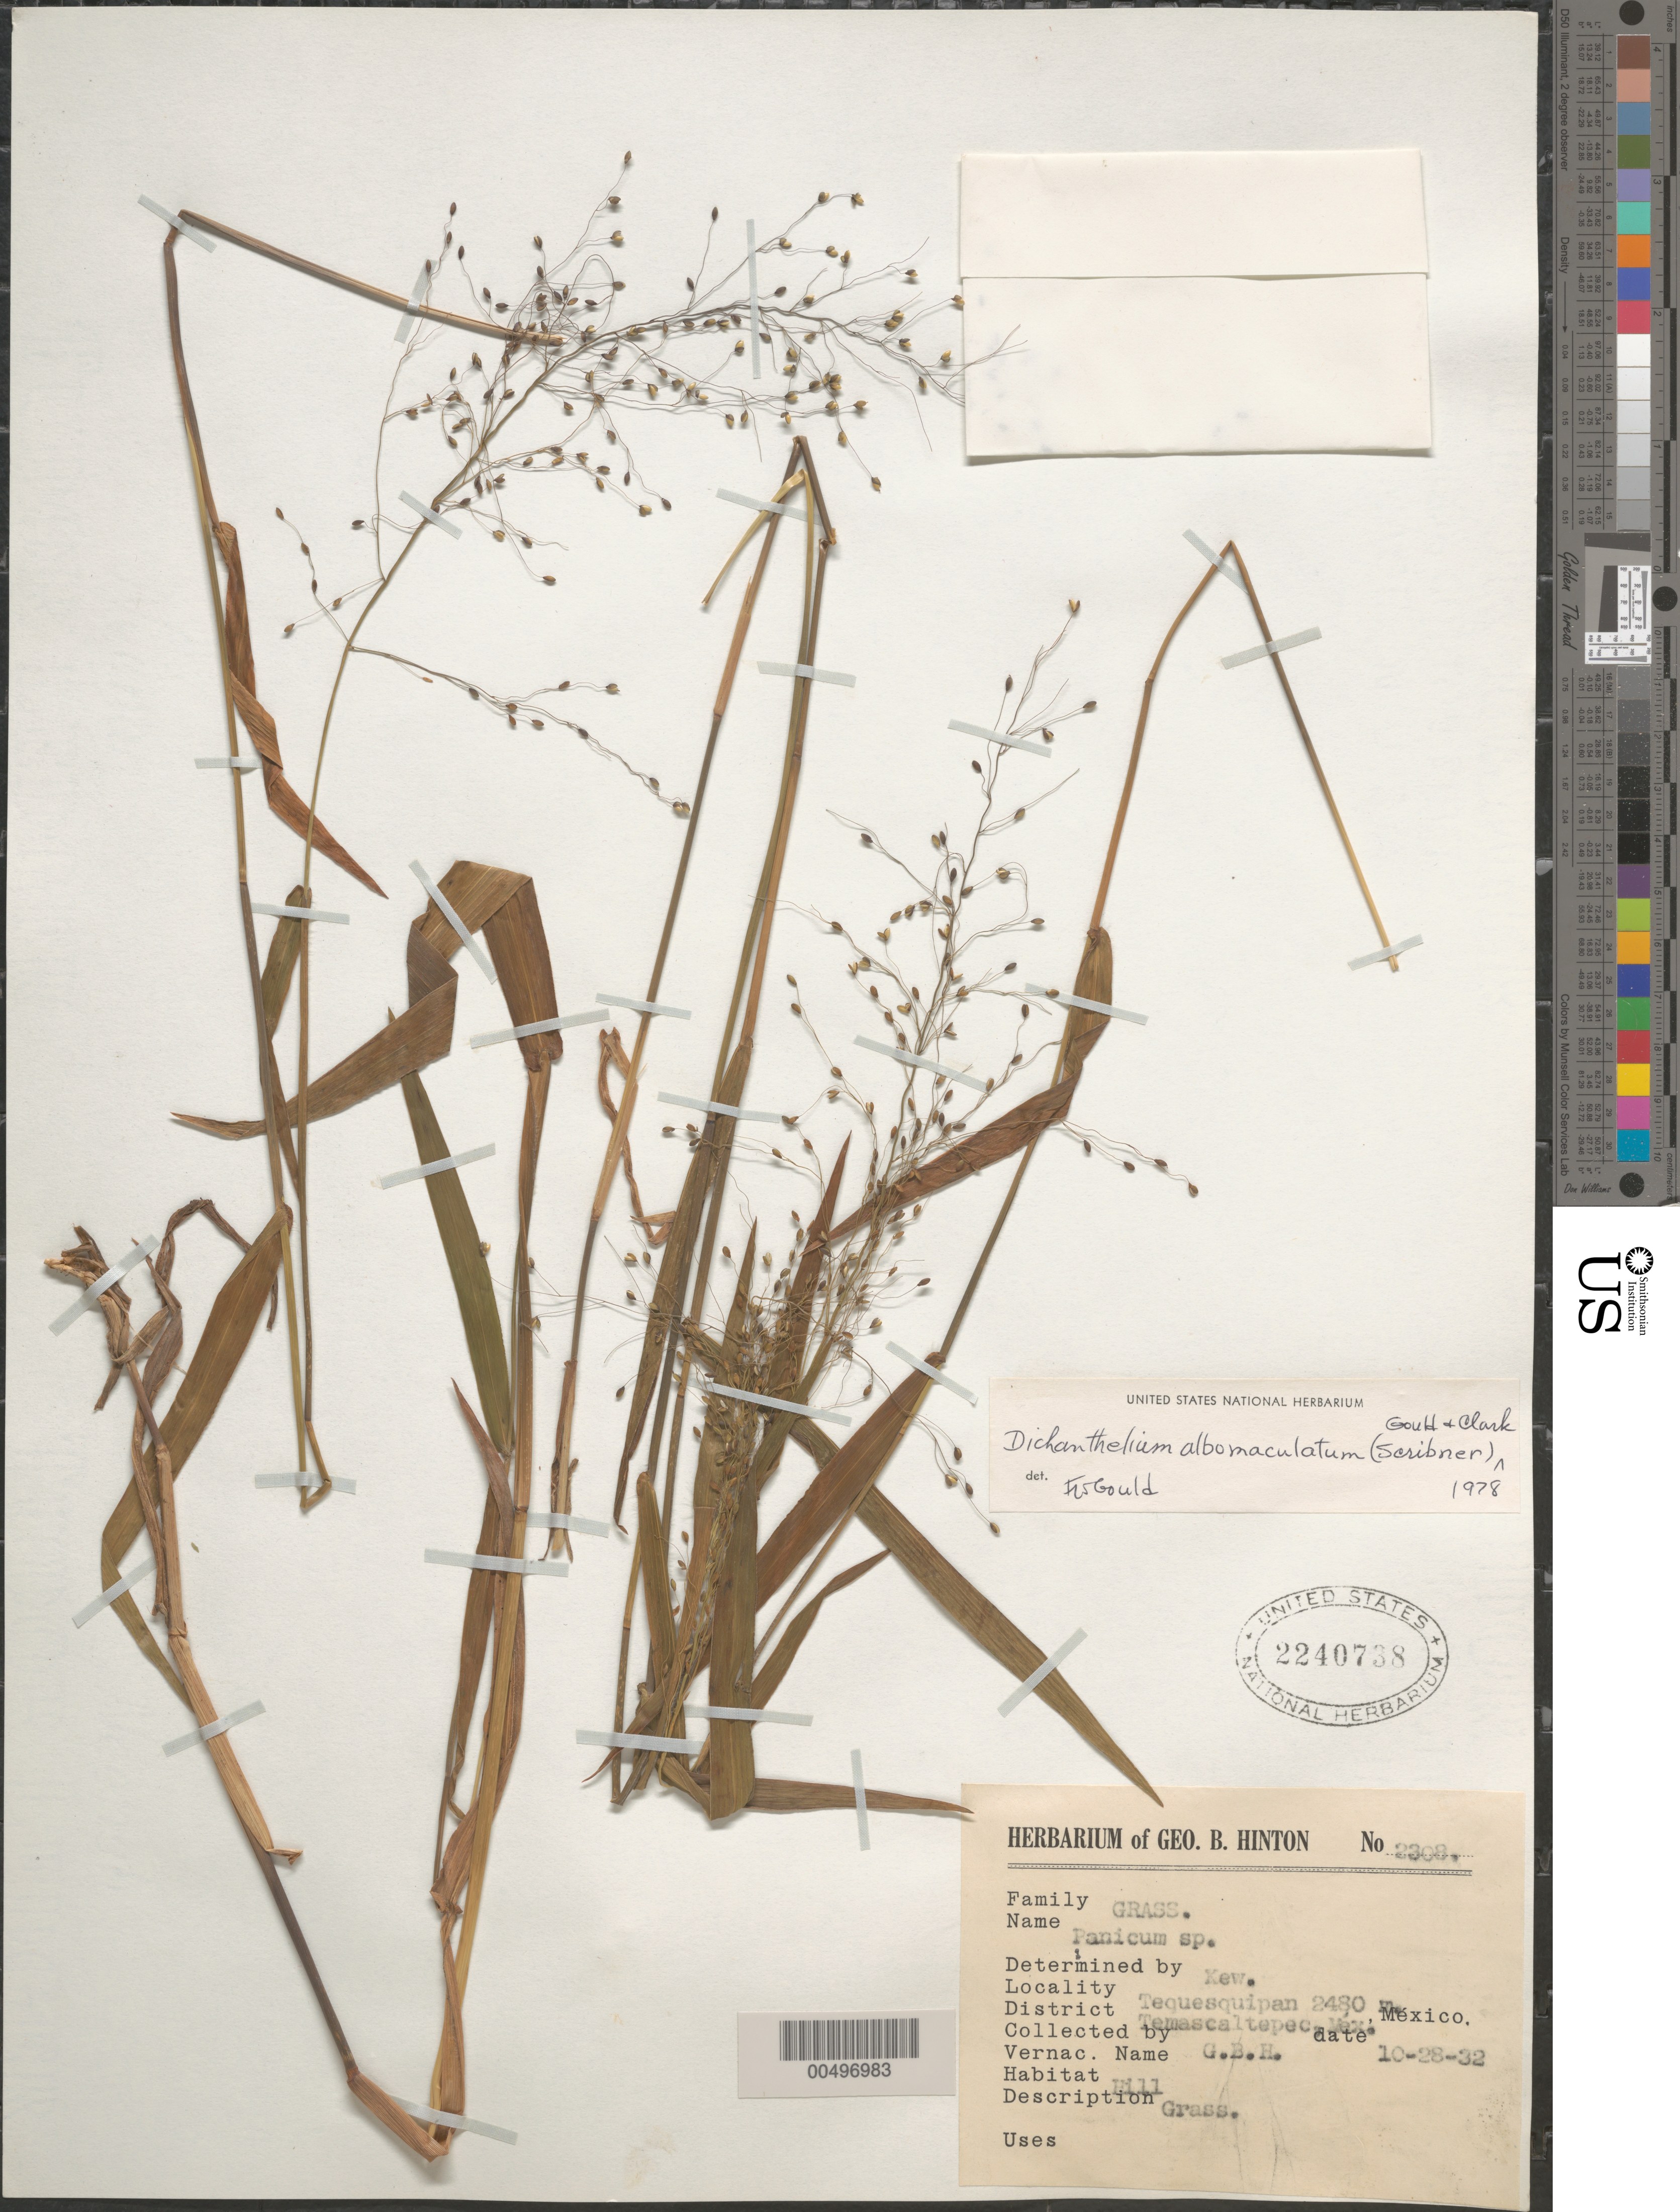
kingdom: Plantae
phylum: Tracheophyta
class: Liliopsida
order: Poales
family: Poaceae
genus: Dichanthelium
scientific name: Dichanthelium albomaculatum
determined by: Gould, F. W.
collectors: G. B. Hinton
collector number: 2302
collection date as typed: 28 Oct 1932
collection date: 1932-10-28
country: Mexico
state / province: México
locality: Tequesquipan, Dist: Temascaltepec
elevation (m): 2480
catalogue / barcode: US 2240738